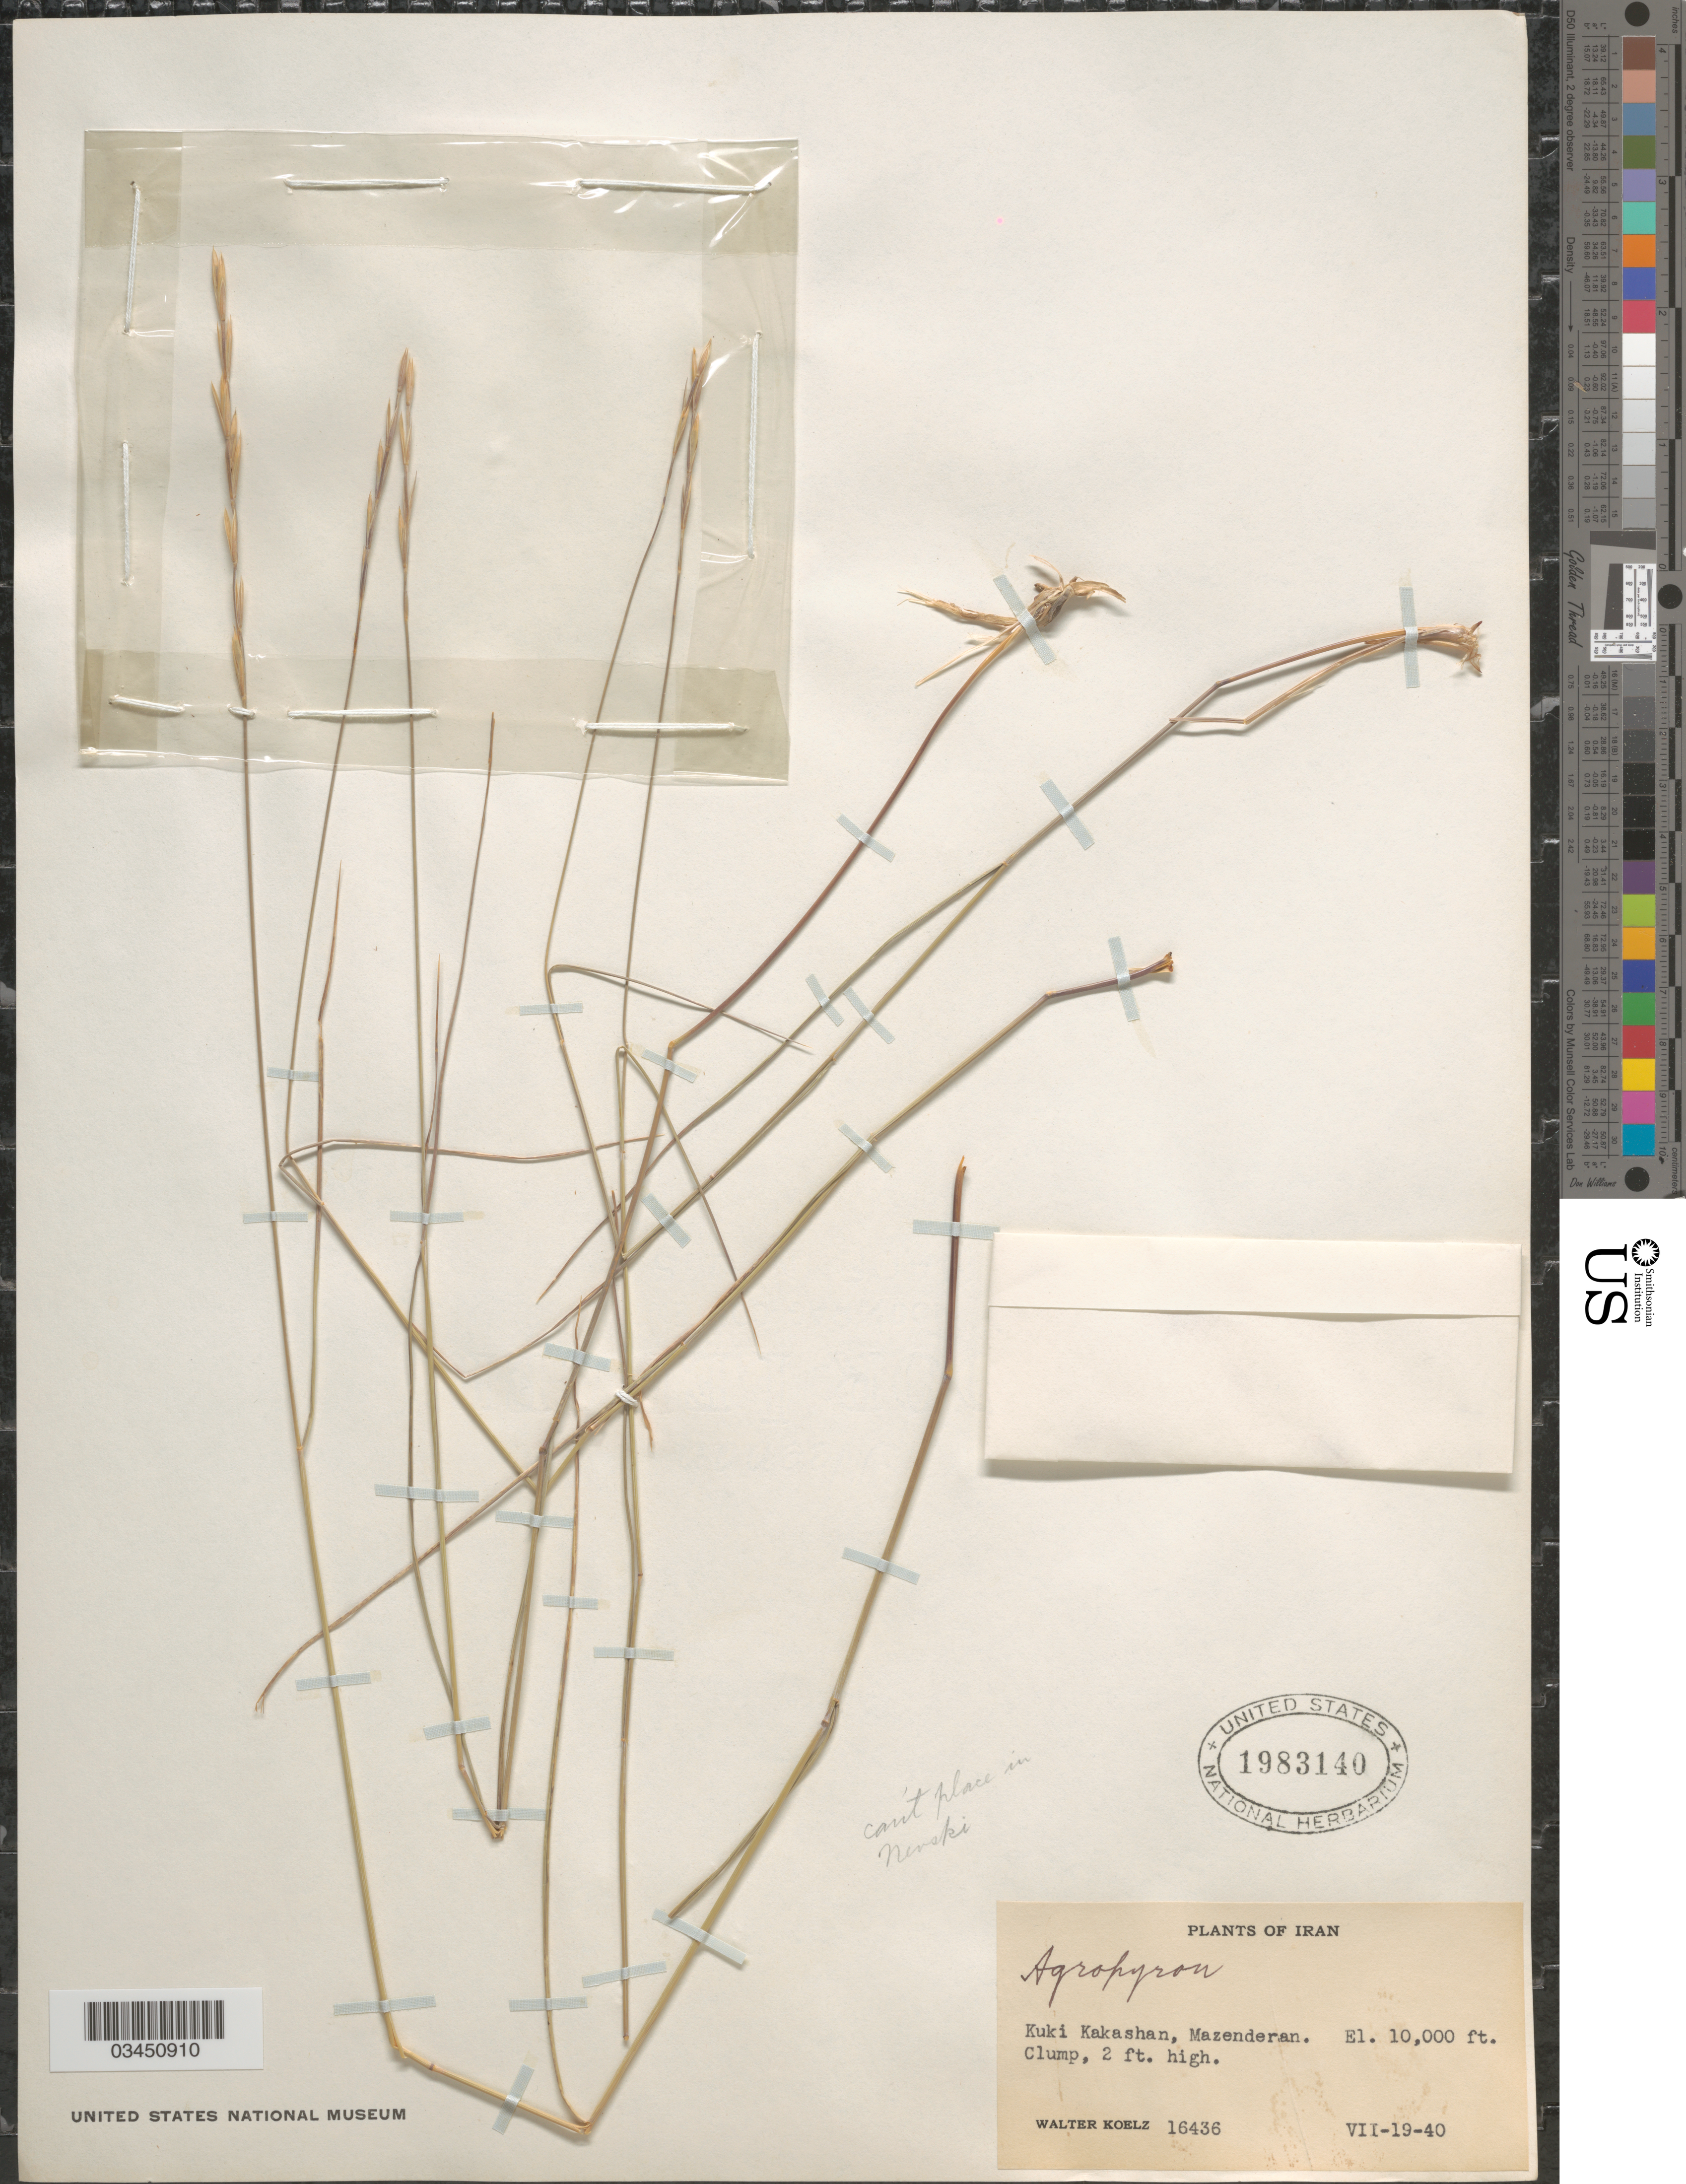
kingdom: Plantae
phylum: Tracheophyta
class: Liliopsida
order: Poales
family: Poaceae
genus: Elymus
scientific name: Elymus sp.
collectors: W. N. Koelz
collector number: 16436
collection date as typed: Transcribed d/m/y: 19/7/40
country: Iran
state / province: Mazandaran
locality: Kuki Kakashan, Mazenderan.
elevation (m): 3048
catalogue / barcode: US 1983140